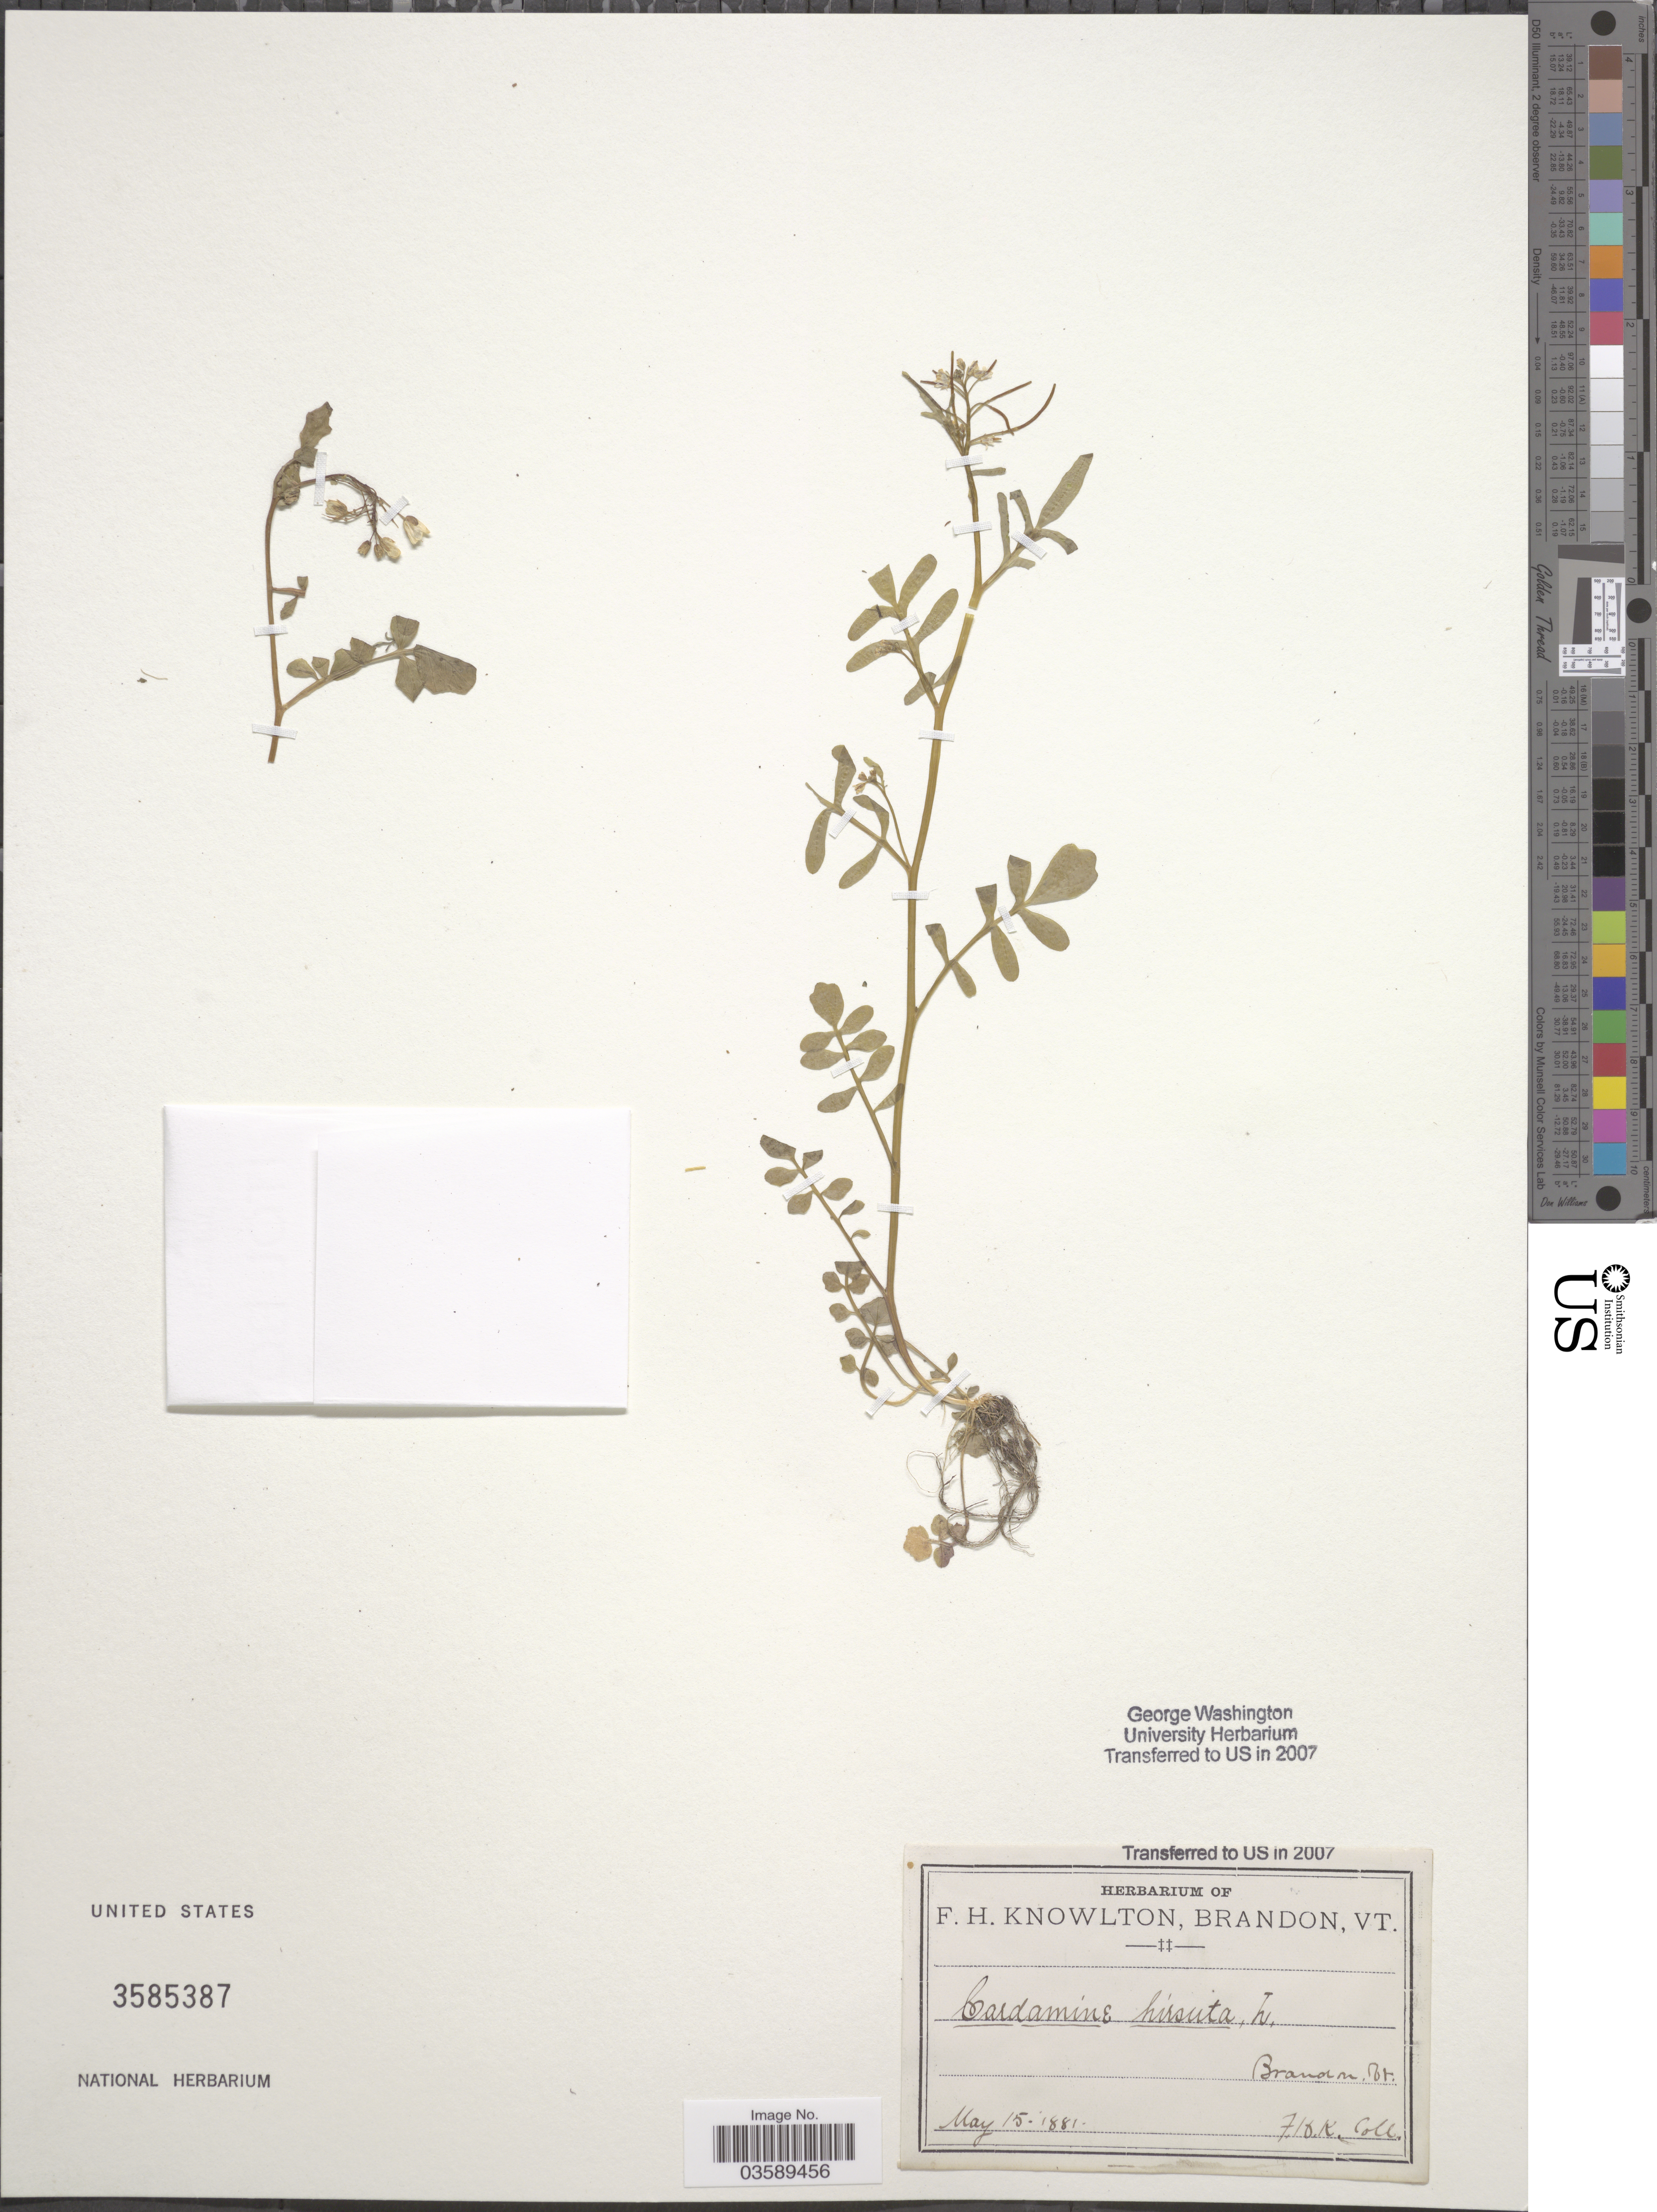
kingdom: Plantae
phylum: Tracheophyta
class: Magnoliopsida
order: Brassicales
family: Brassicaceae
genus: Cardamine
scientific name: Cardamine hirsuta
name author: L.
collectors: F. H. Knowlton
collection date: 1881-05-15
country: United States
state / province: Vermont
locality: Brandon.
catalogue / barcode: US 3585387